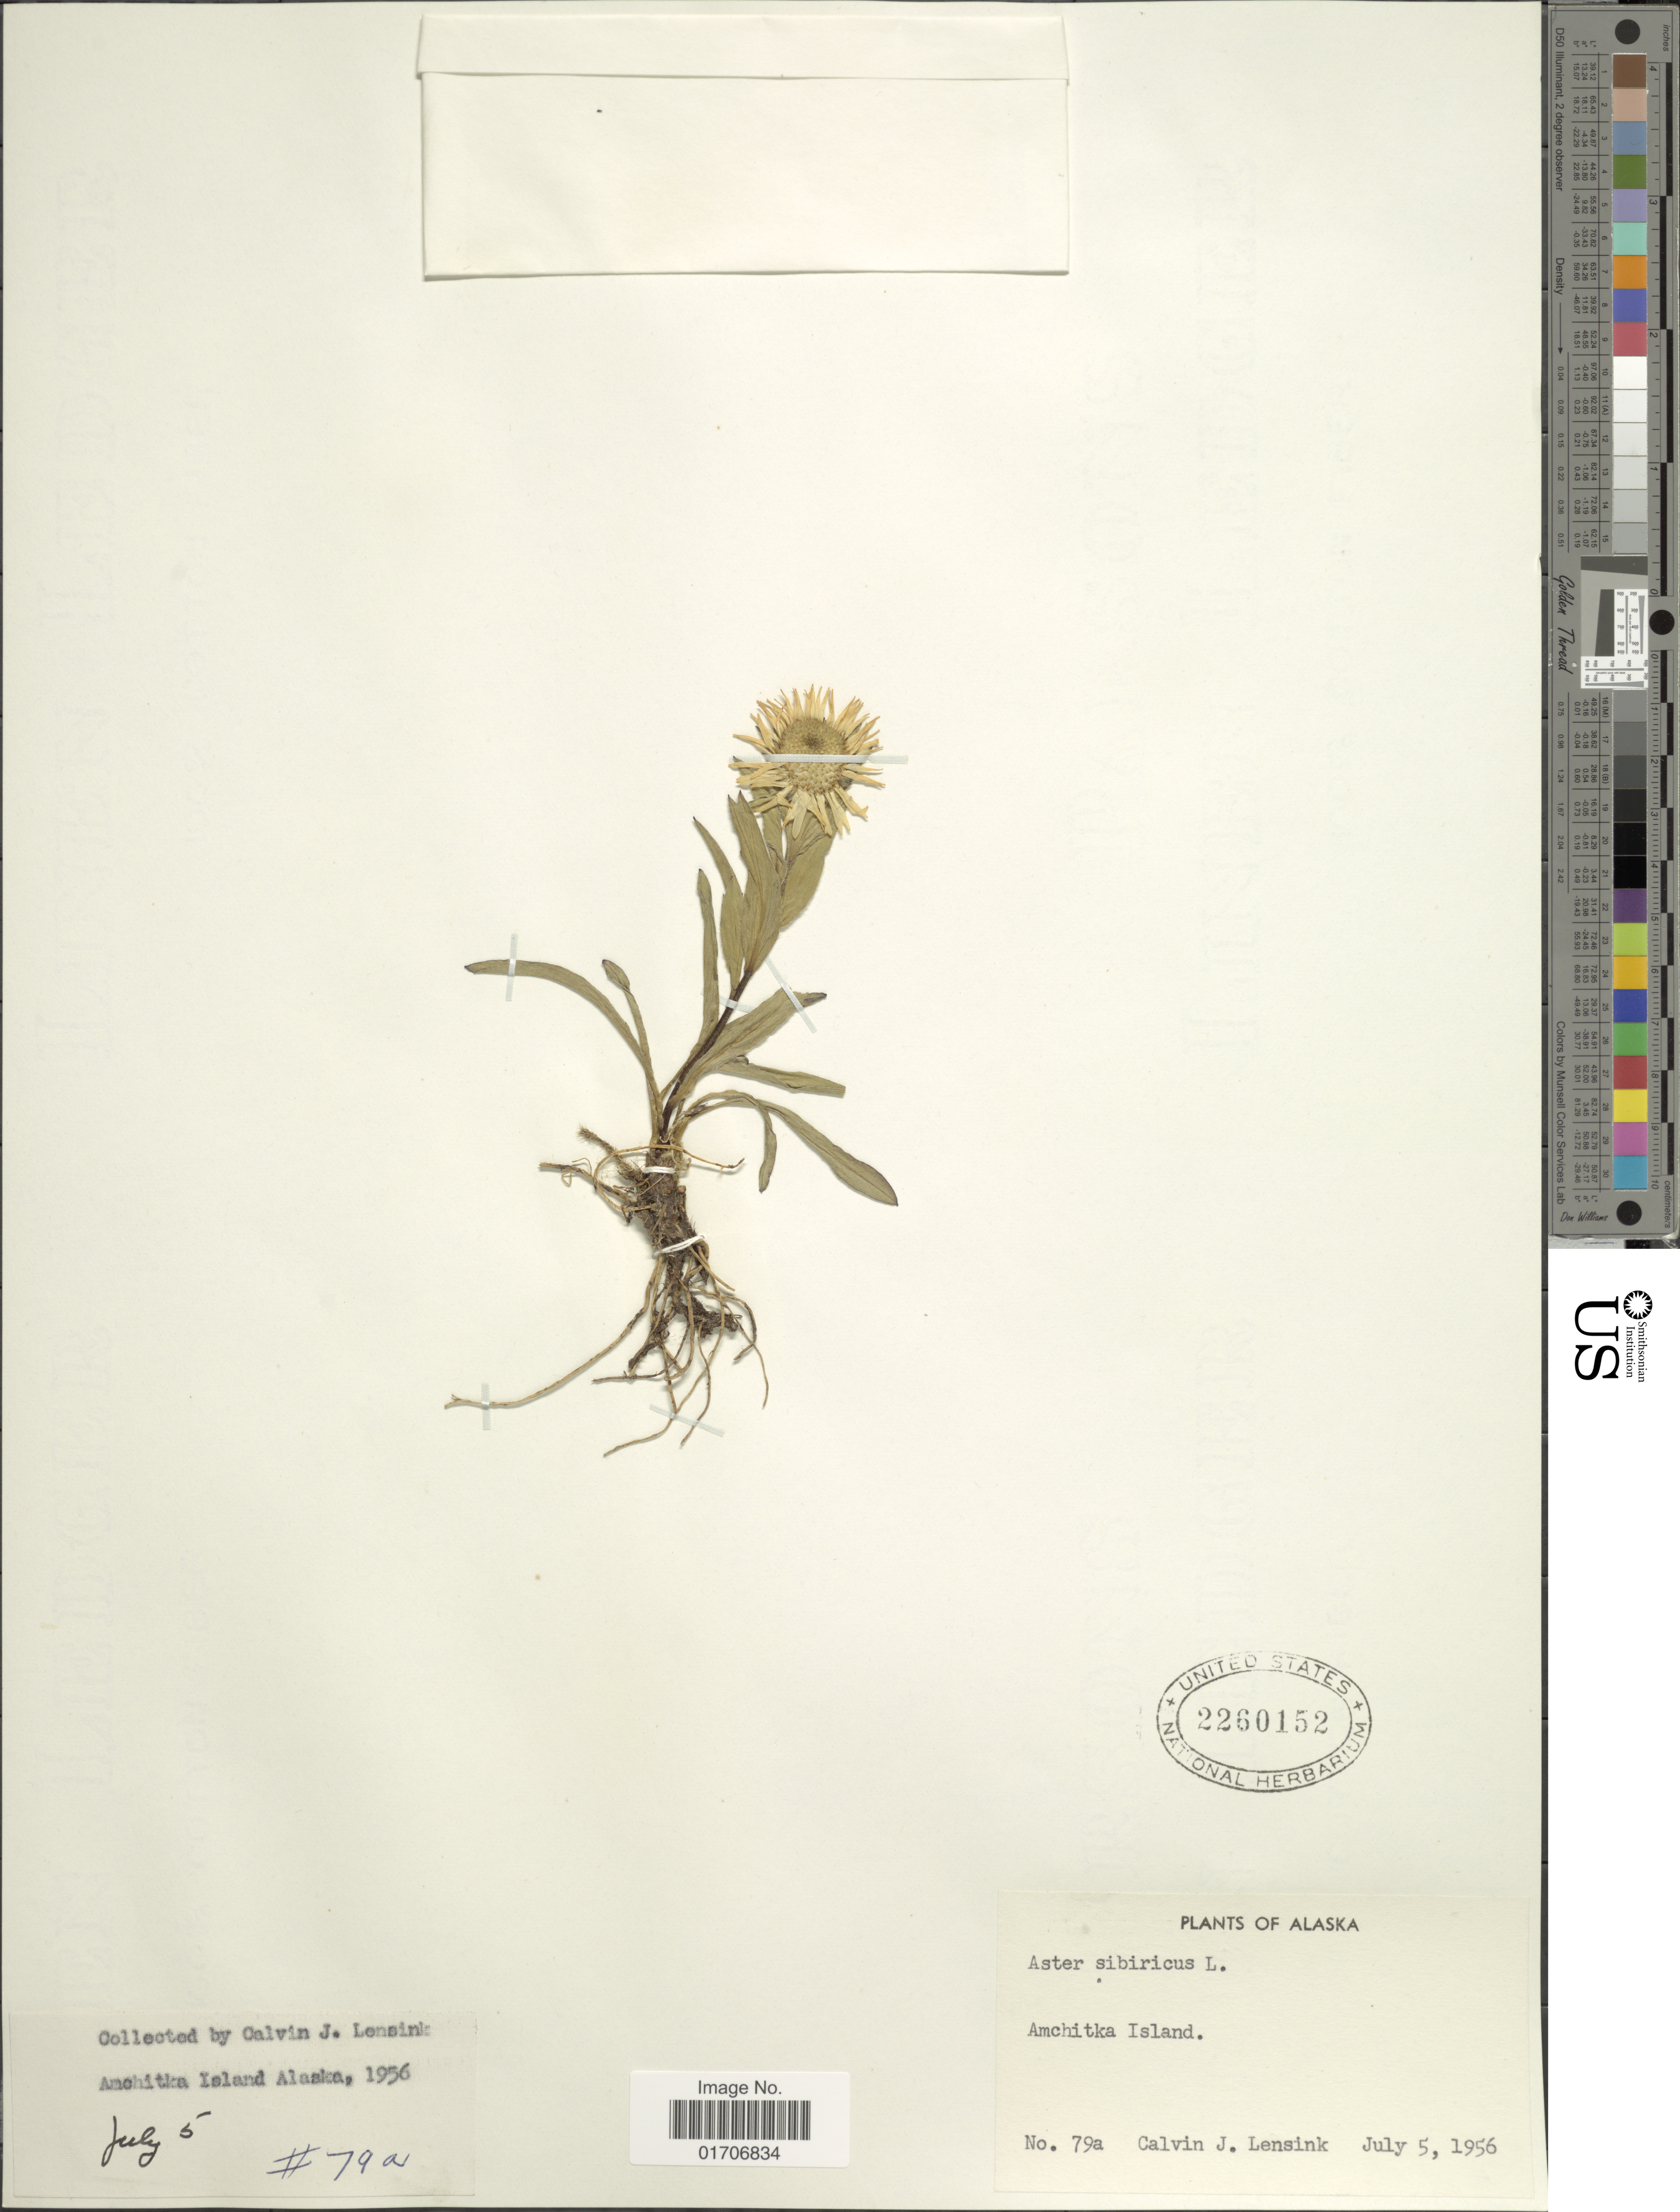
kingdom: Plantae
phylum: Tracheophyta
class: Magnoliopsida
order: Asterales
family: Asteraceae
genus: Eurybia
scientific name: Eurybia sibirica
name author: (L.) G.L. Nesom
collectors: C. Lensink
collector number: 79a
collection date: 1956-07-05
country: United States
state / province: Alaska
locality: Amchitka Island.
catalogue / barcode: US 2260152